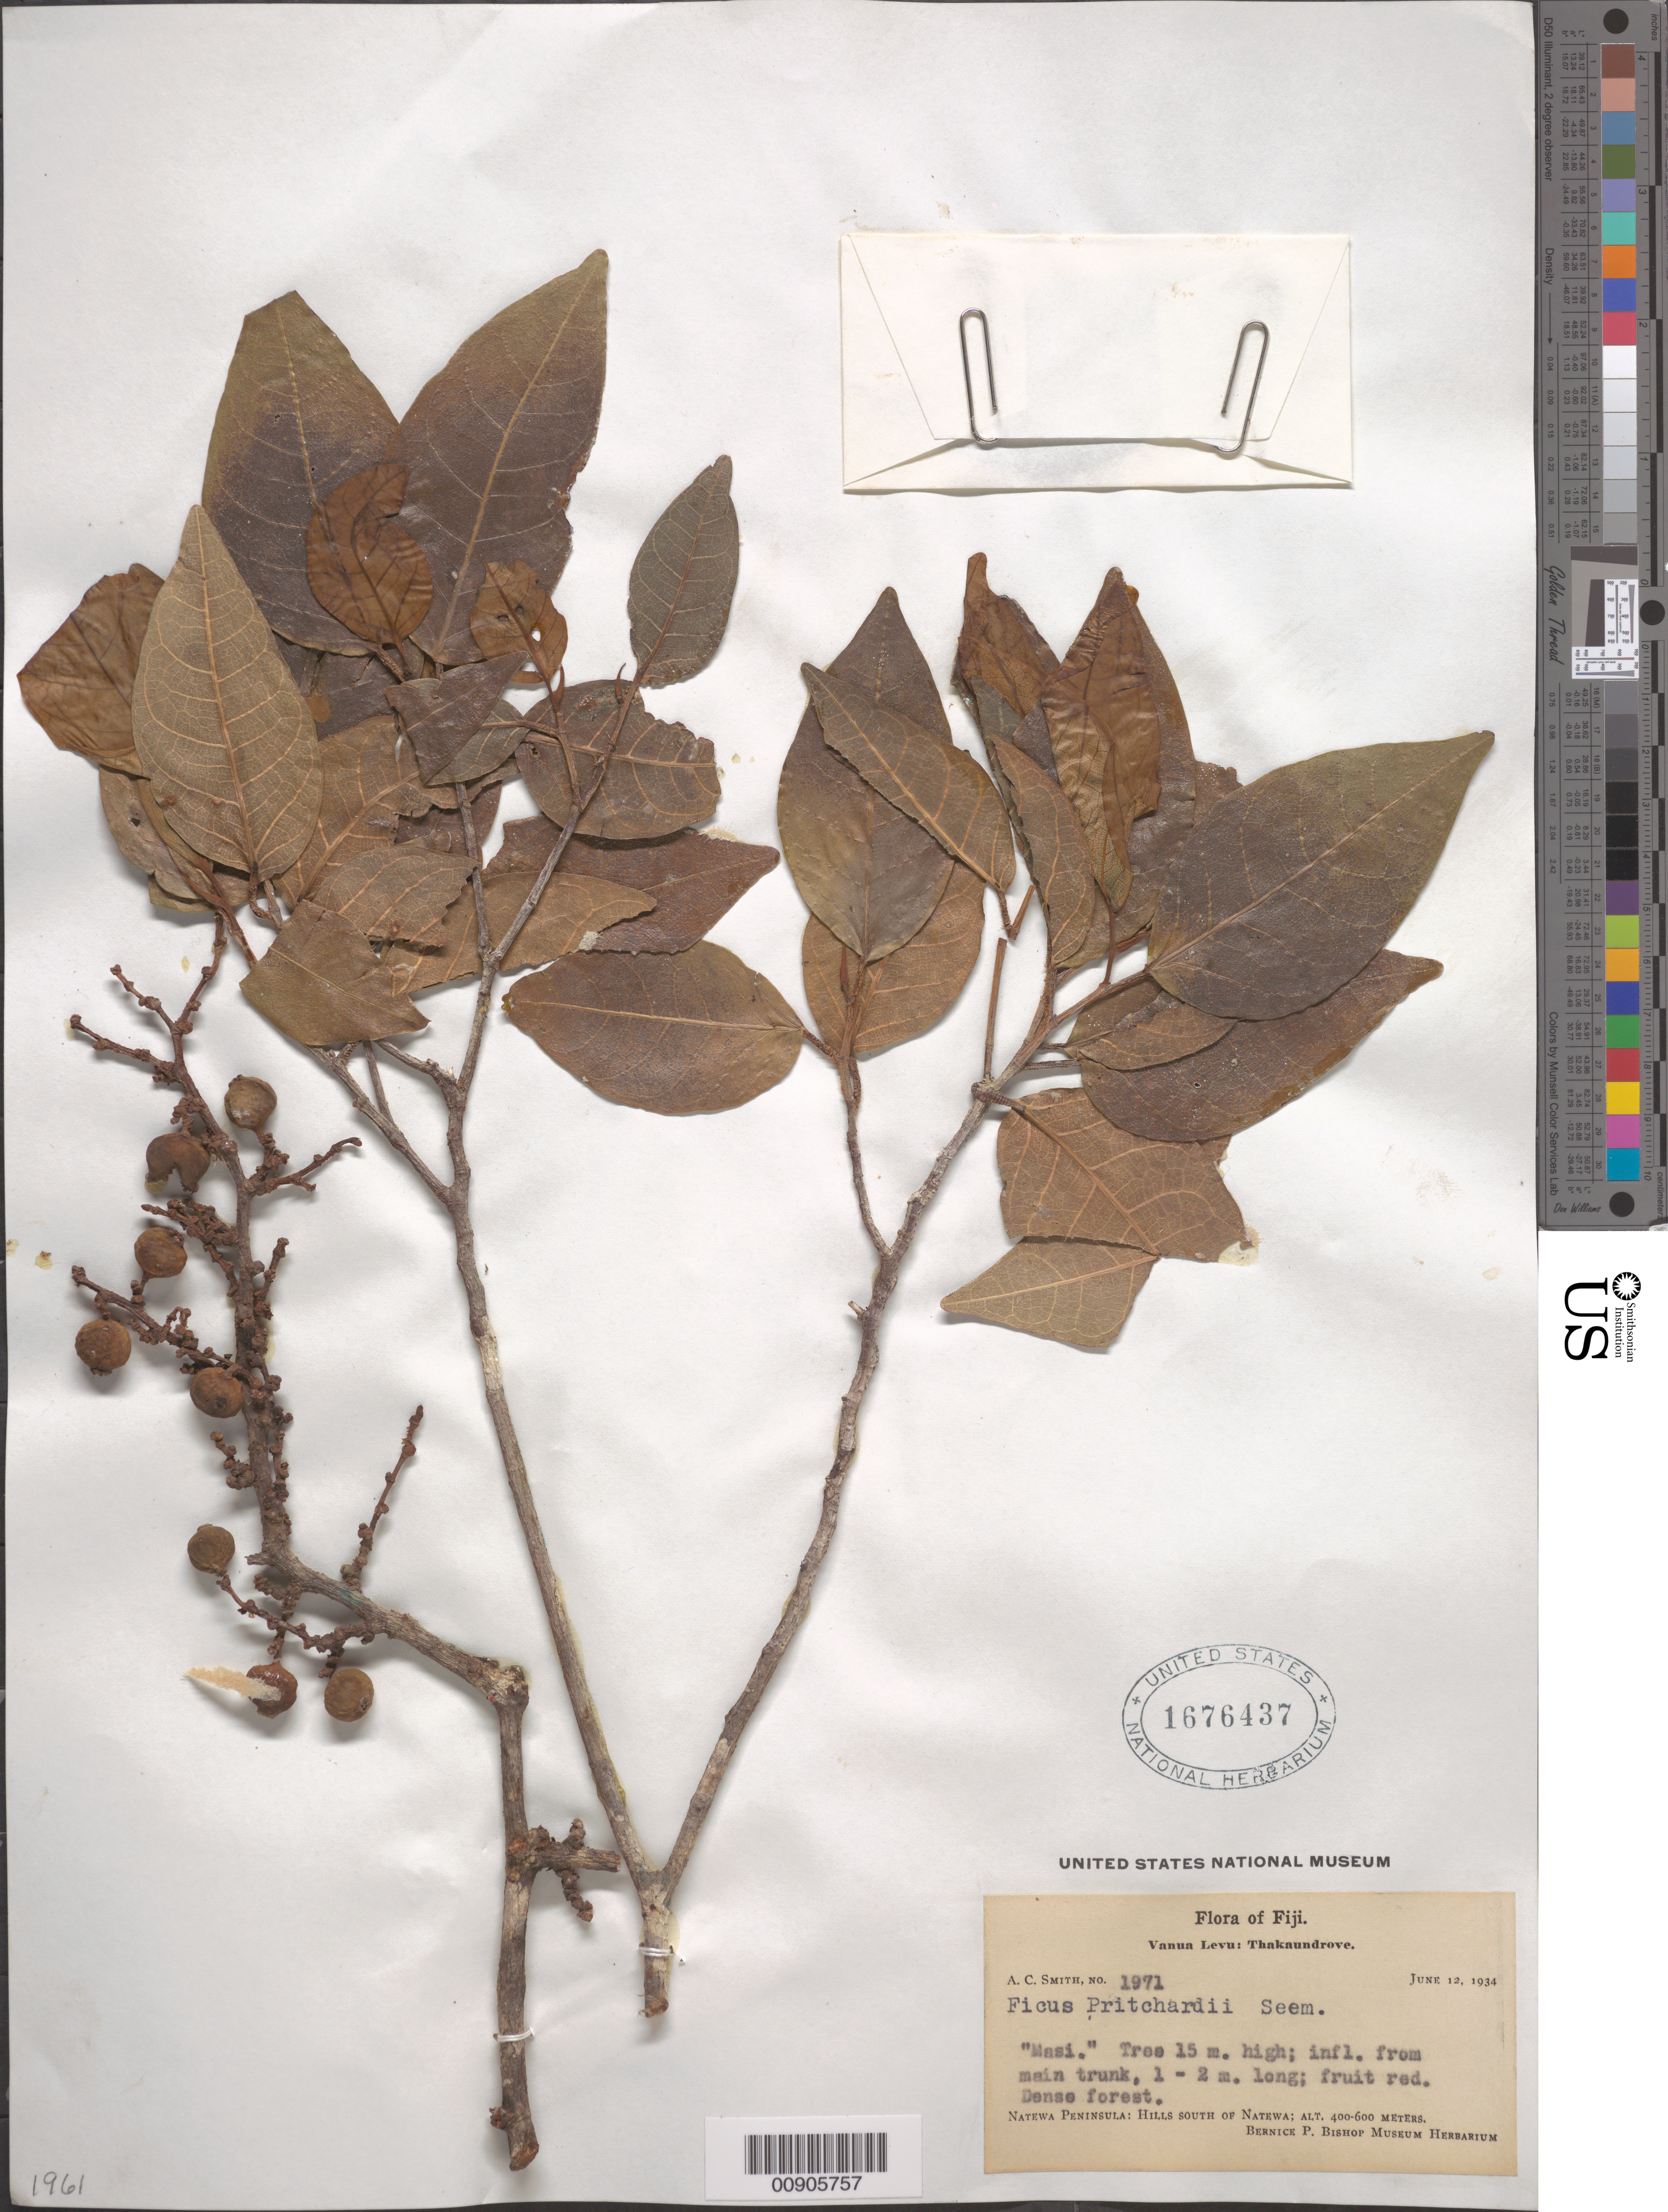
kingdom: Plantae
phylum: Tracheophyta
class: Magnoliopsida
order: Rosales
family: Moraceae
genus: Ficus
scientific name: Ficus pritchardii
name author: Seem.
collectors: A. C. Smith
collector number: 1971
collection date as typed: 12 Jun 1934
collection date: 1934-06-12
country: Fiji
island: Vanua Levu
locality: Thakaundrove, Natewa Peninsula, Hills south of Natewa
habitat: Dense forest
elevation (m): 400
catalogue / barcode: US 1676437